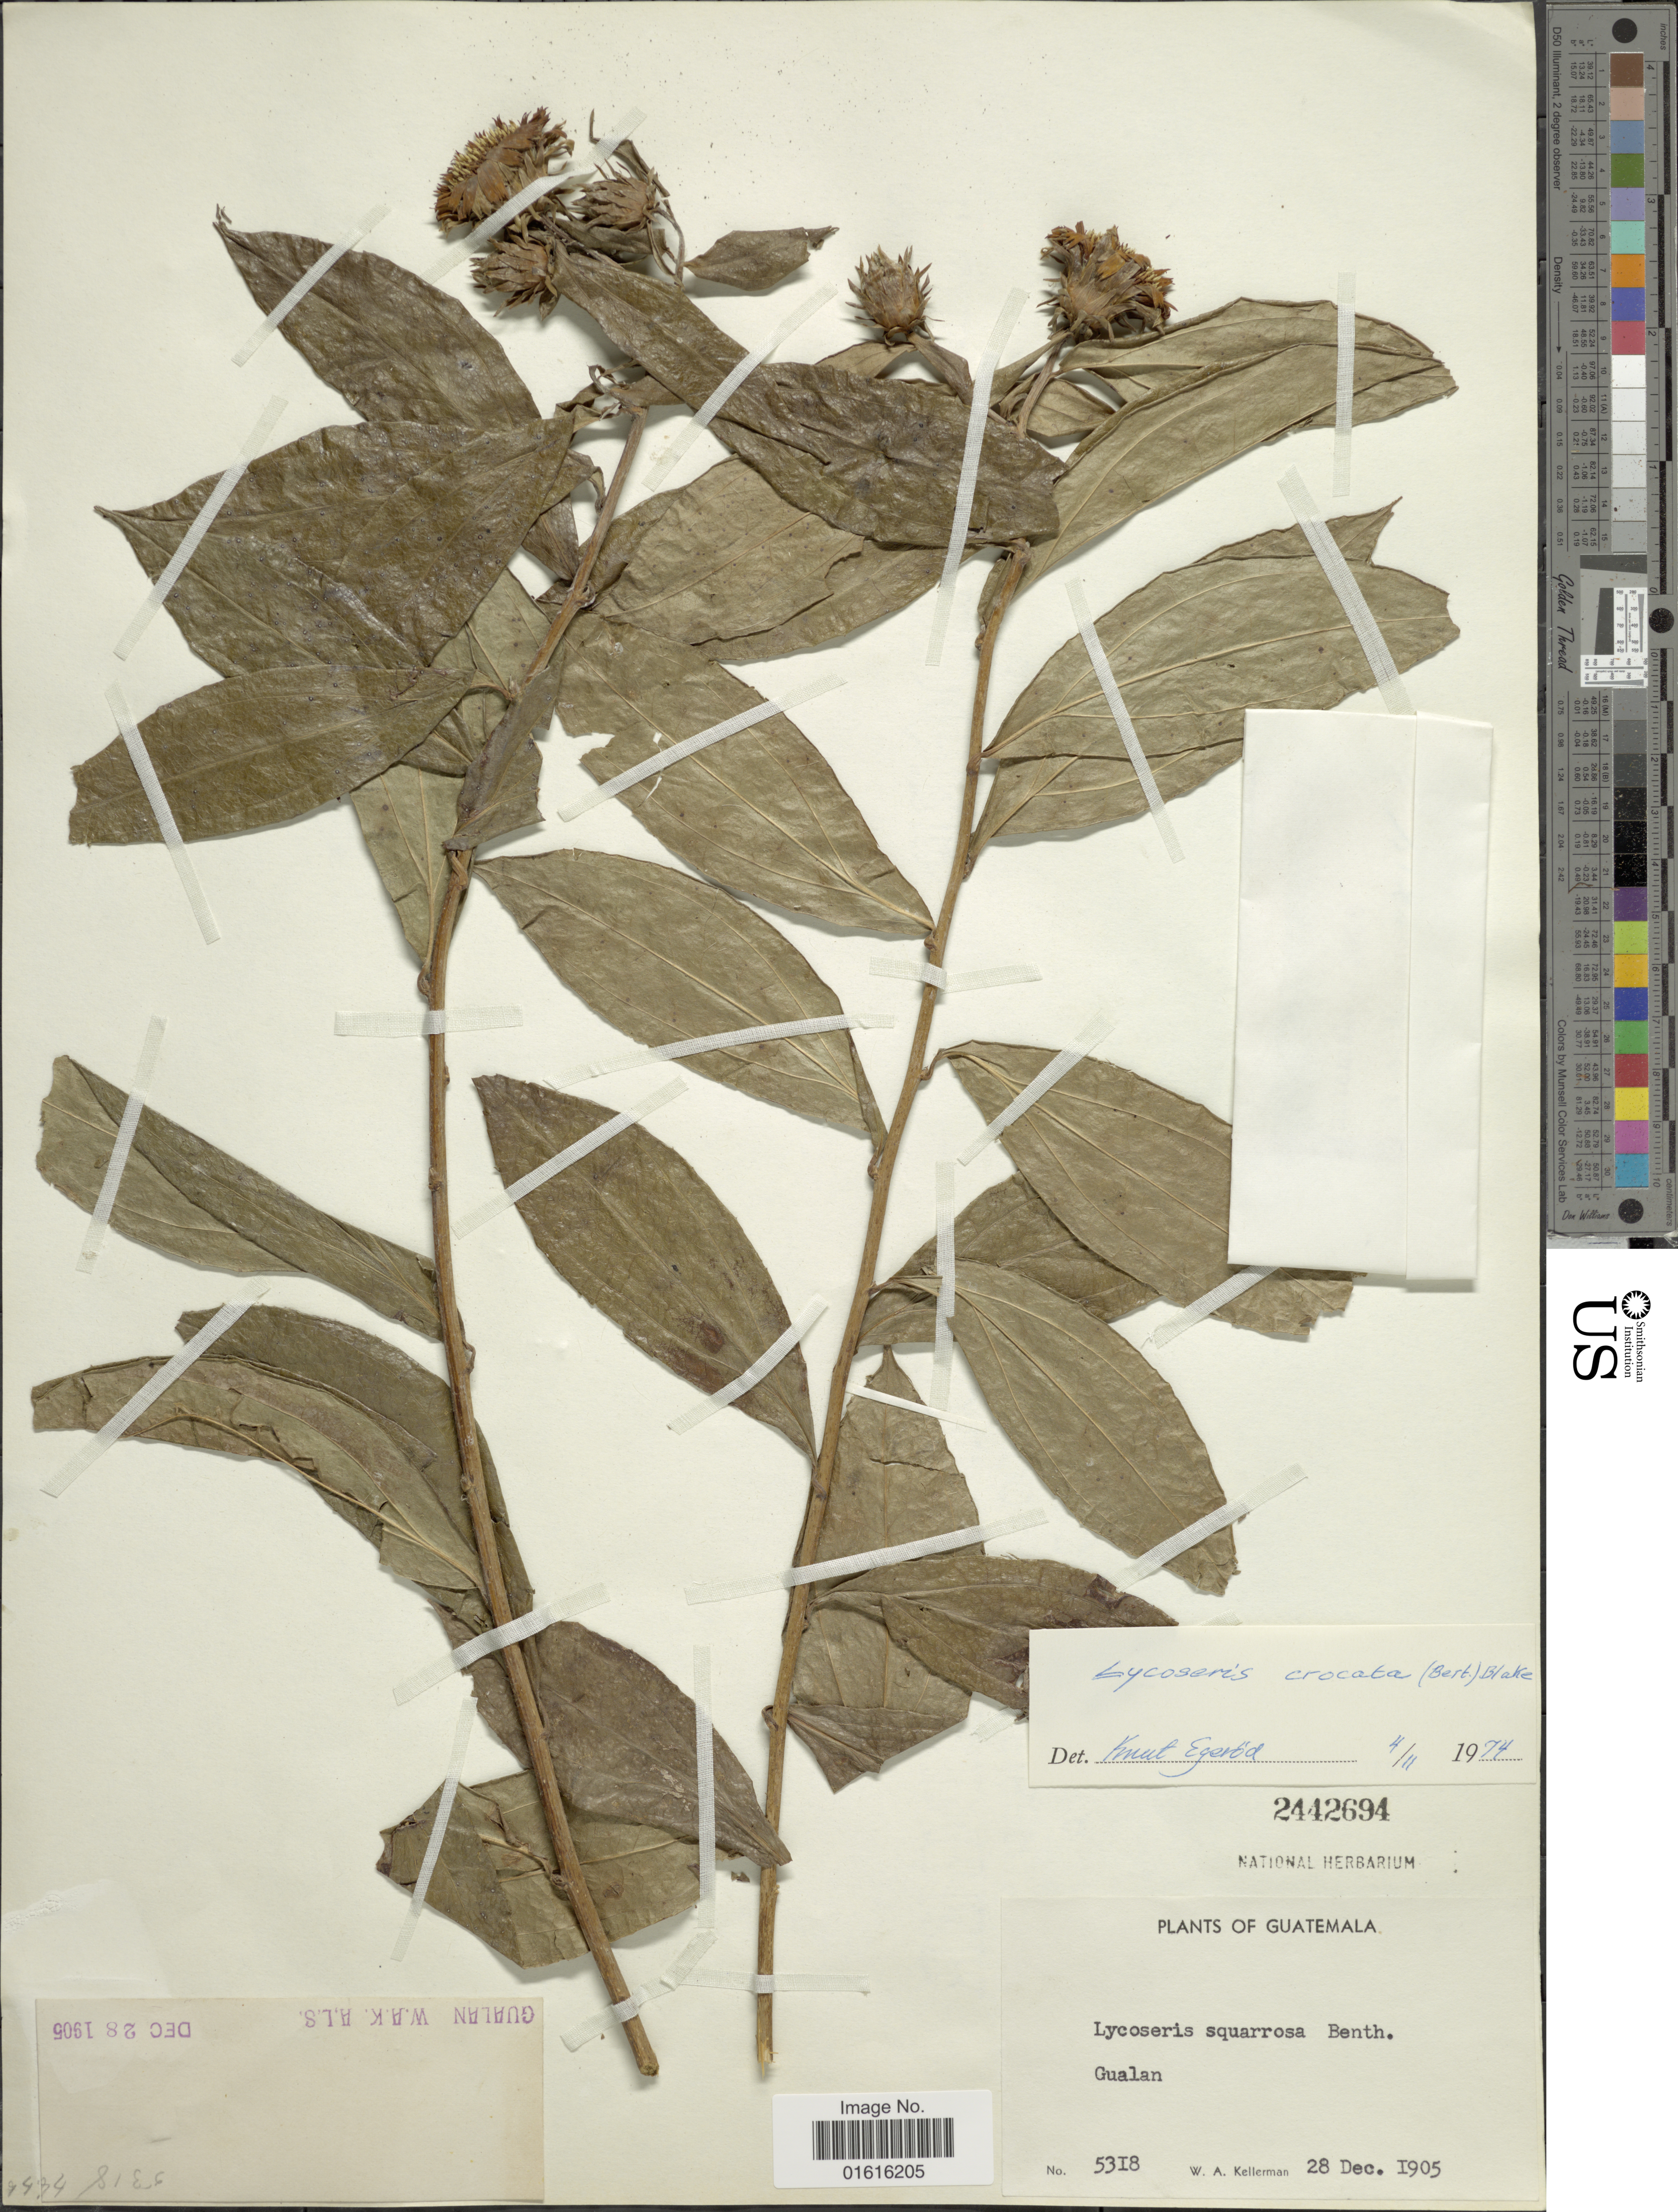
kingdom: Plantae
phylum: Tracheophyta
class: Magnoliopsida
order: Asterales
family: Asteraceae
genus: Lycoseris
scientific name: Lycoseris crocata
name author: S.F. Blake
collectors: W. Kellerman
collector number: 5318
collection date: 1905-12-28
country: Guatemala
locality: Gualan.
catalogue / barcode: US 2442694